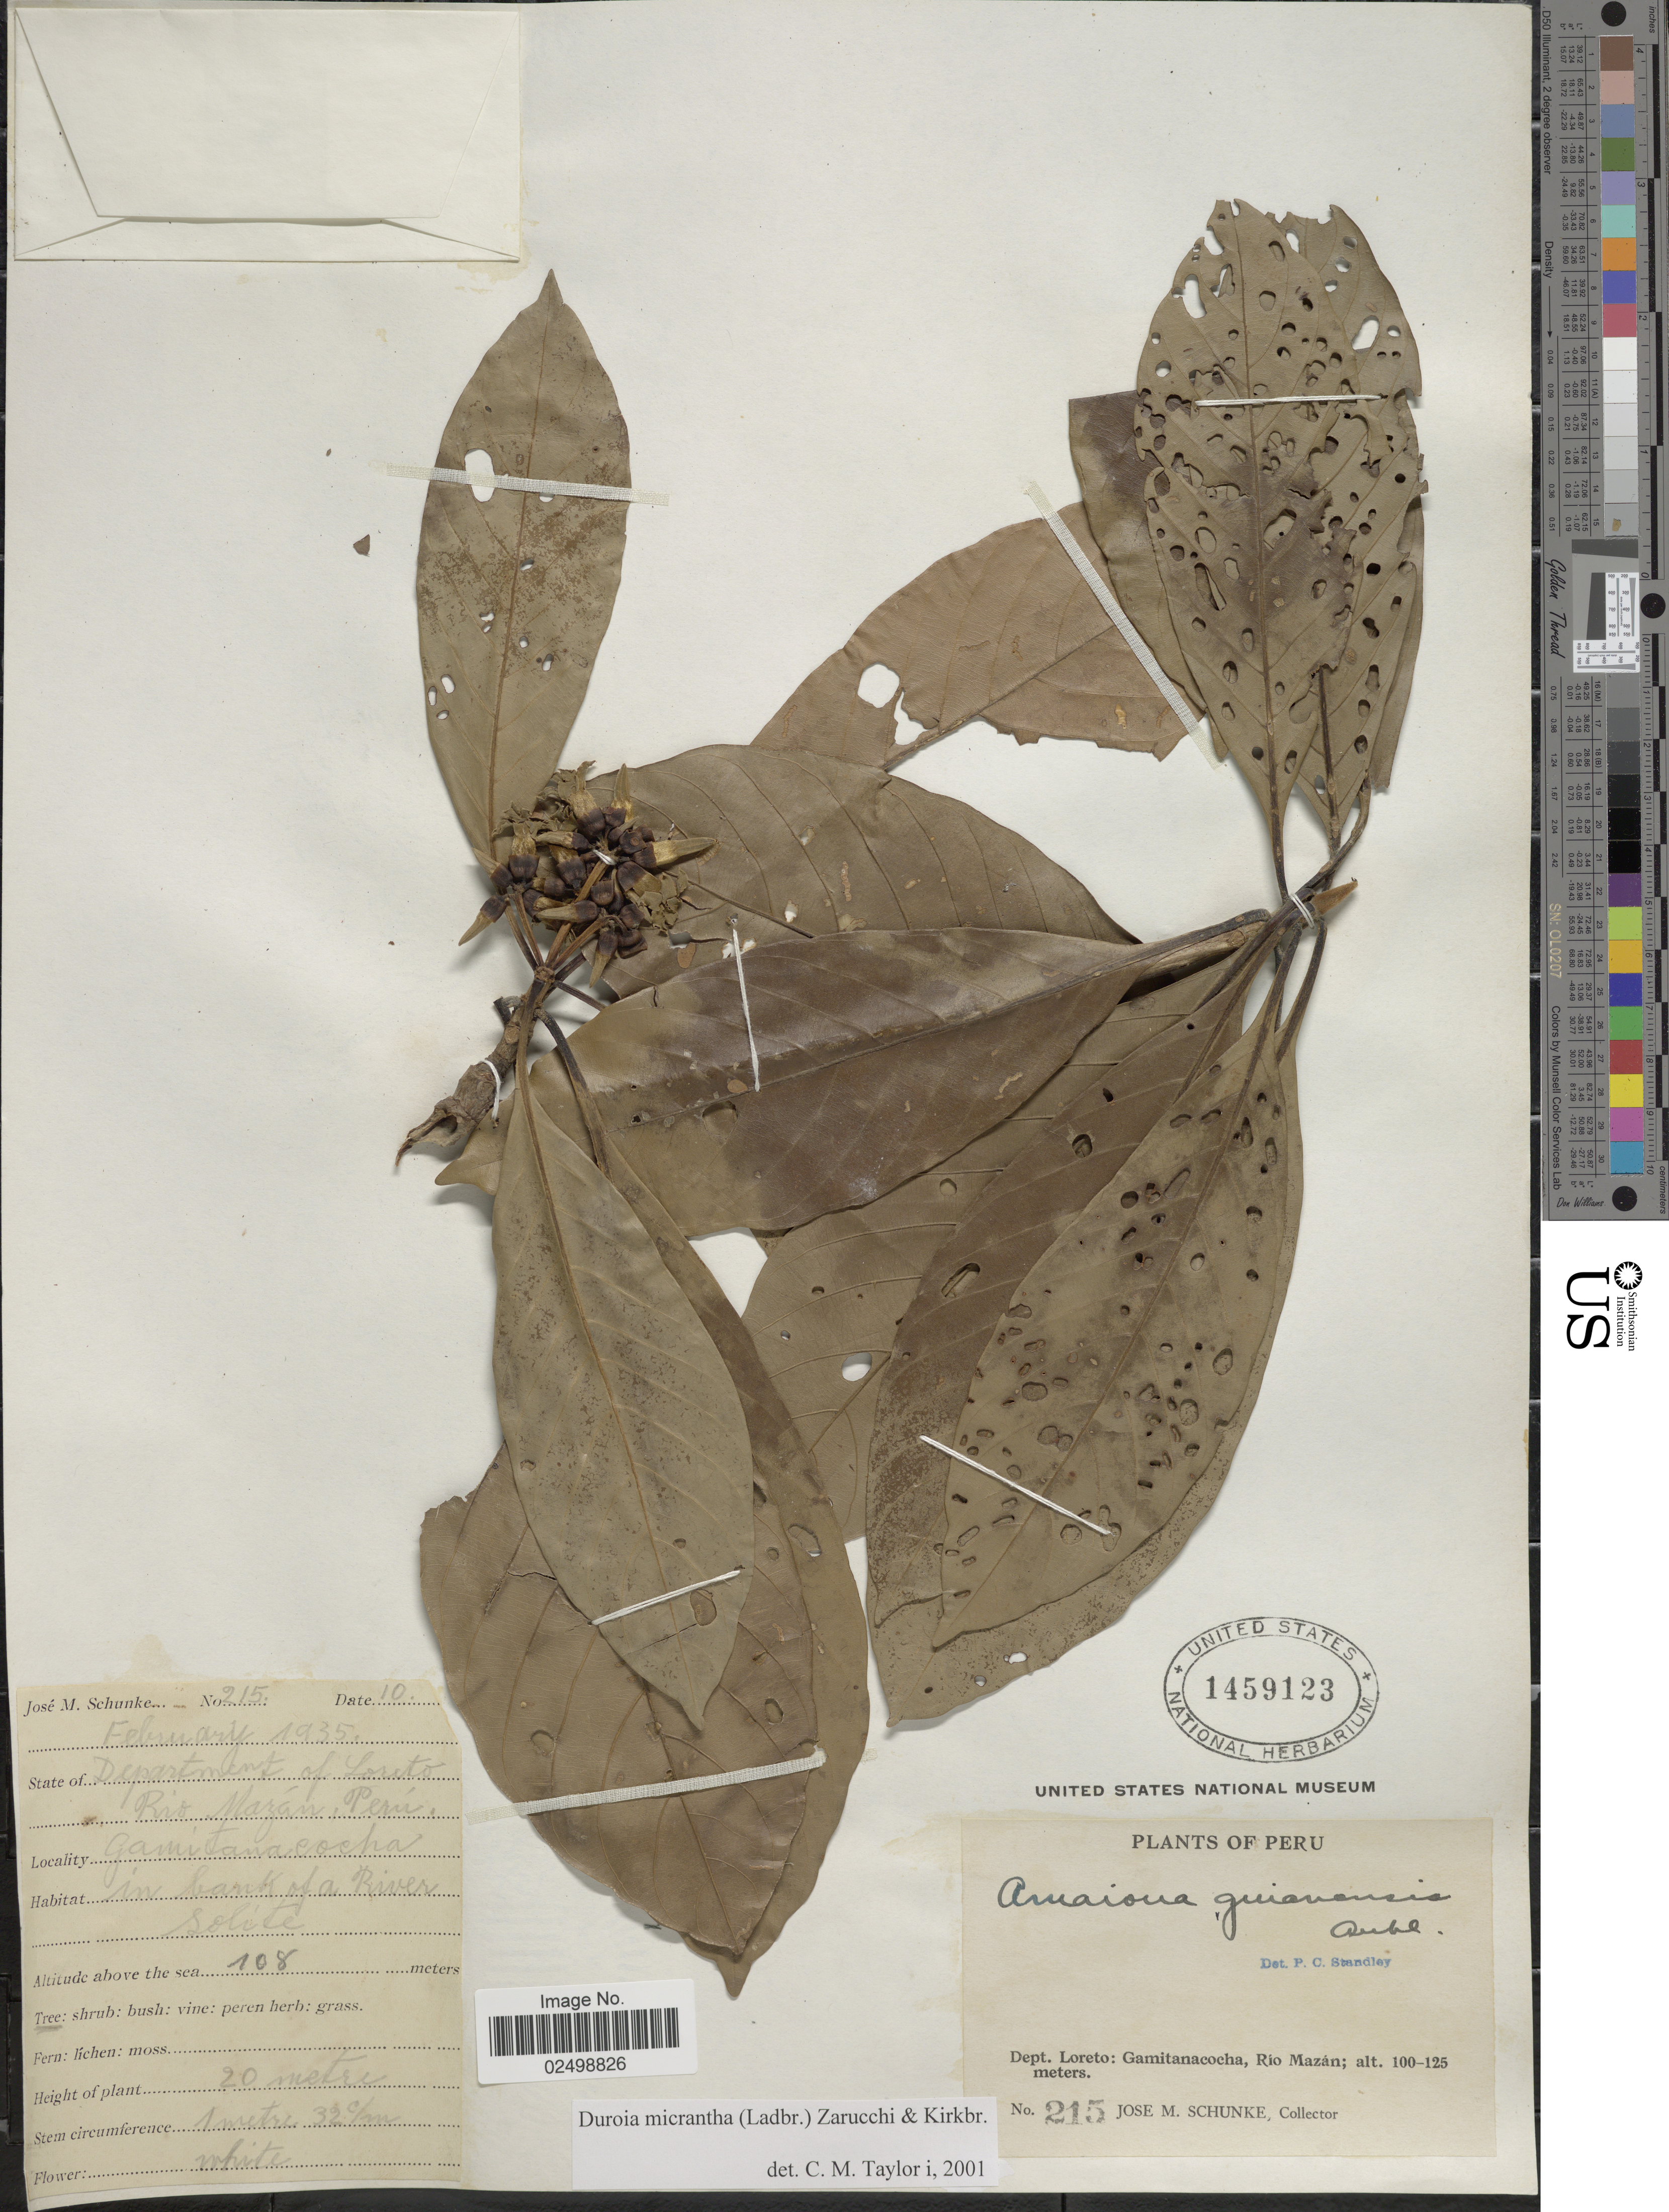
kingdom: Plantae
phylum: Tracheophyta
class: Magnoliopsida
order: Gentianales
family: Rubiaceae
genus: Duroia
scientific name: Duroia micrantha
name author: (Ladbr.) Zarucchi & J.H. Kirkbr.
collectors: J. M. Schunke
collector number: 215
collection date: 1935-02-10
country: Peru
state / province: Loreto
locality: Dept. Loreto; Gamitanacocha, Río Mazán, in bank of a river solite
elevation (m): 108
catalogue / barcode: US 1459123